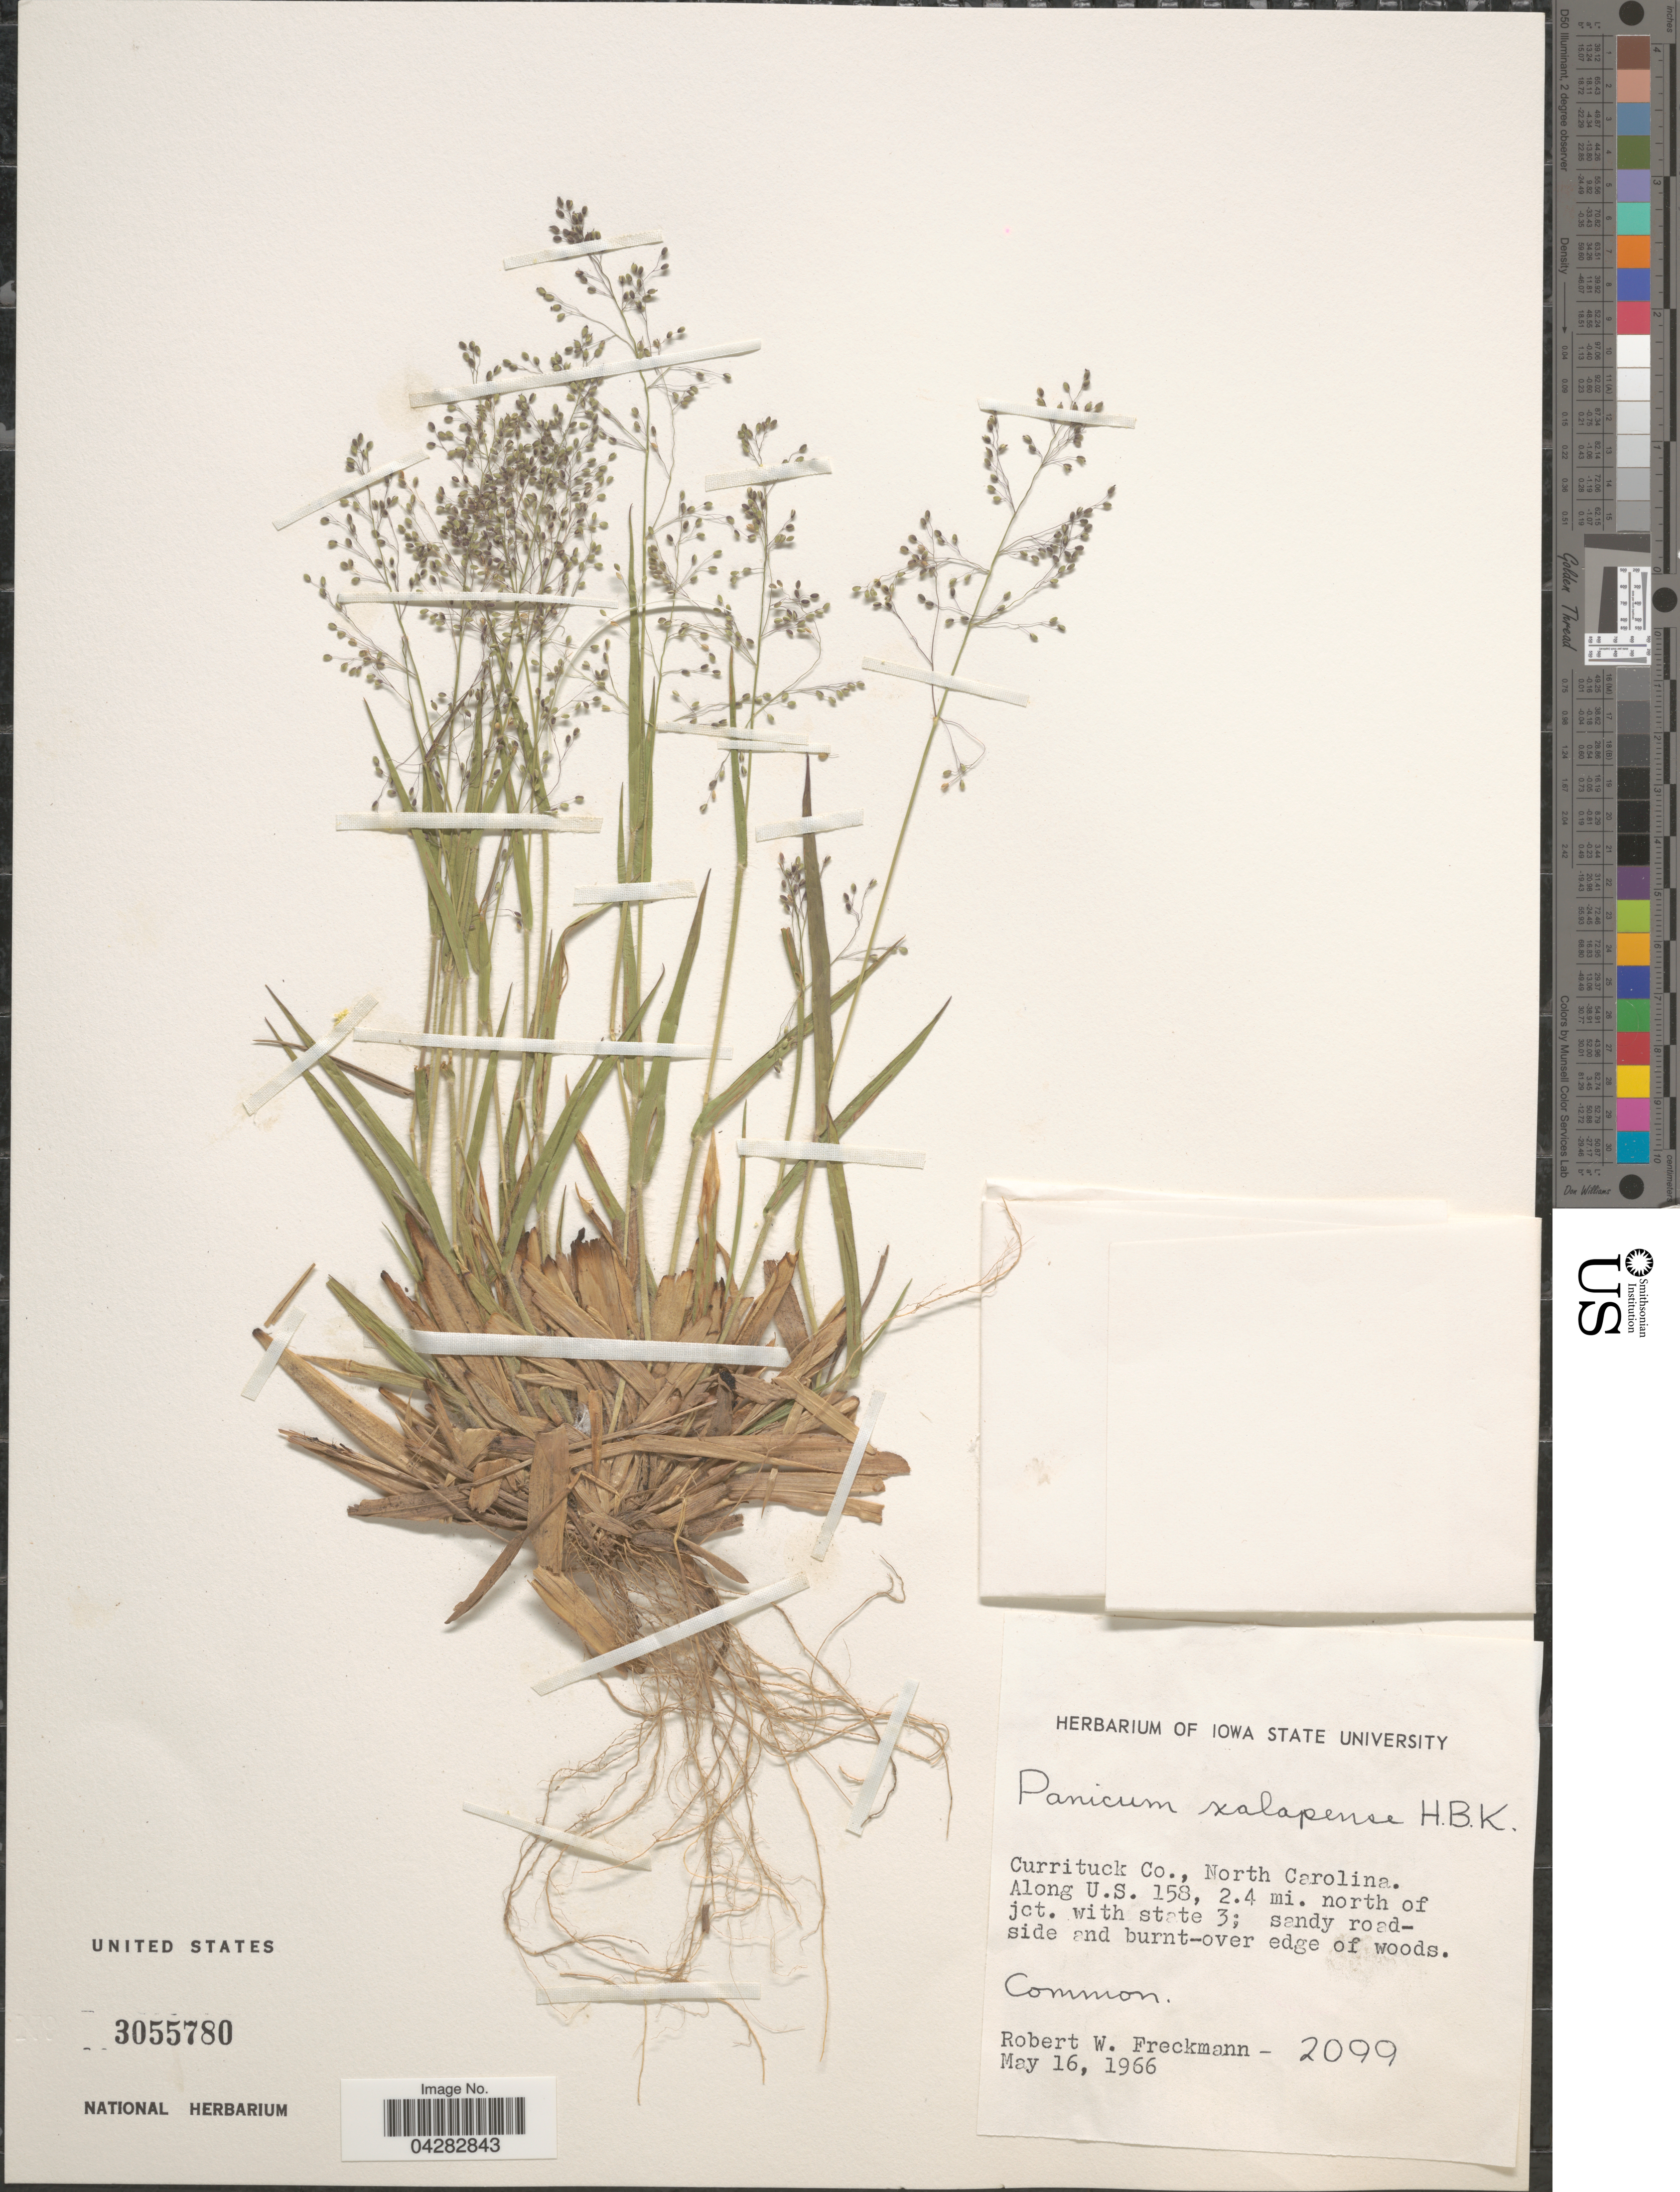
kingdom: Plantae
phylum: Tracheophyta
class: Liliopsida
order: Poales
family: Poaceae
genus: Dichanthelium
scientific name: Dichanthelium laxiflorum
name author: (Lam.) Gould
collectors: R. Freckmann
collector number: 2099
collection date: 1966-05-16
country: United States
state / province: North Carolina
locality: Currituck Co. Along U.S. 158, 2. 4 mi. north of jct. with state 3.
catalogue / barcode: US 3055780